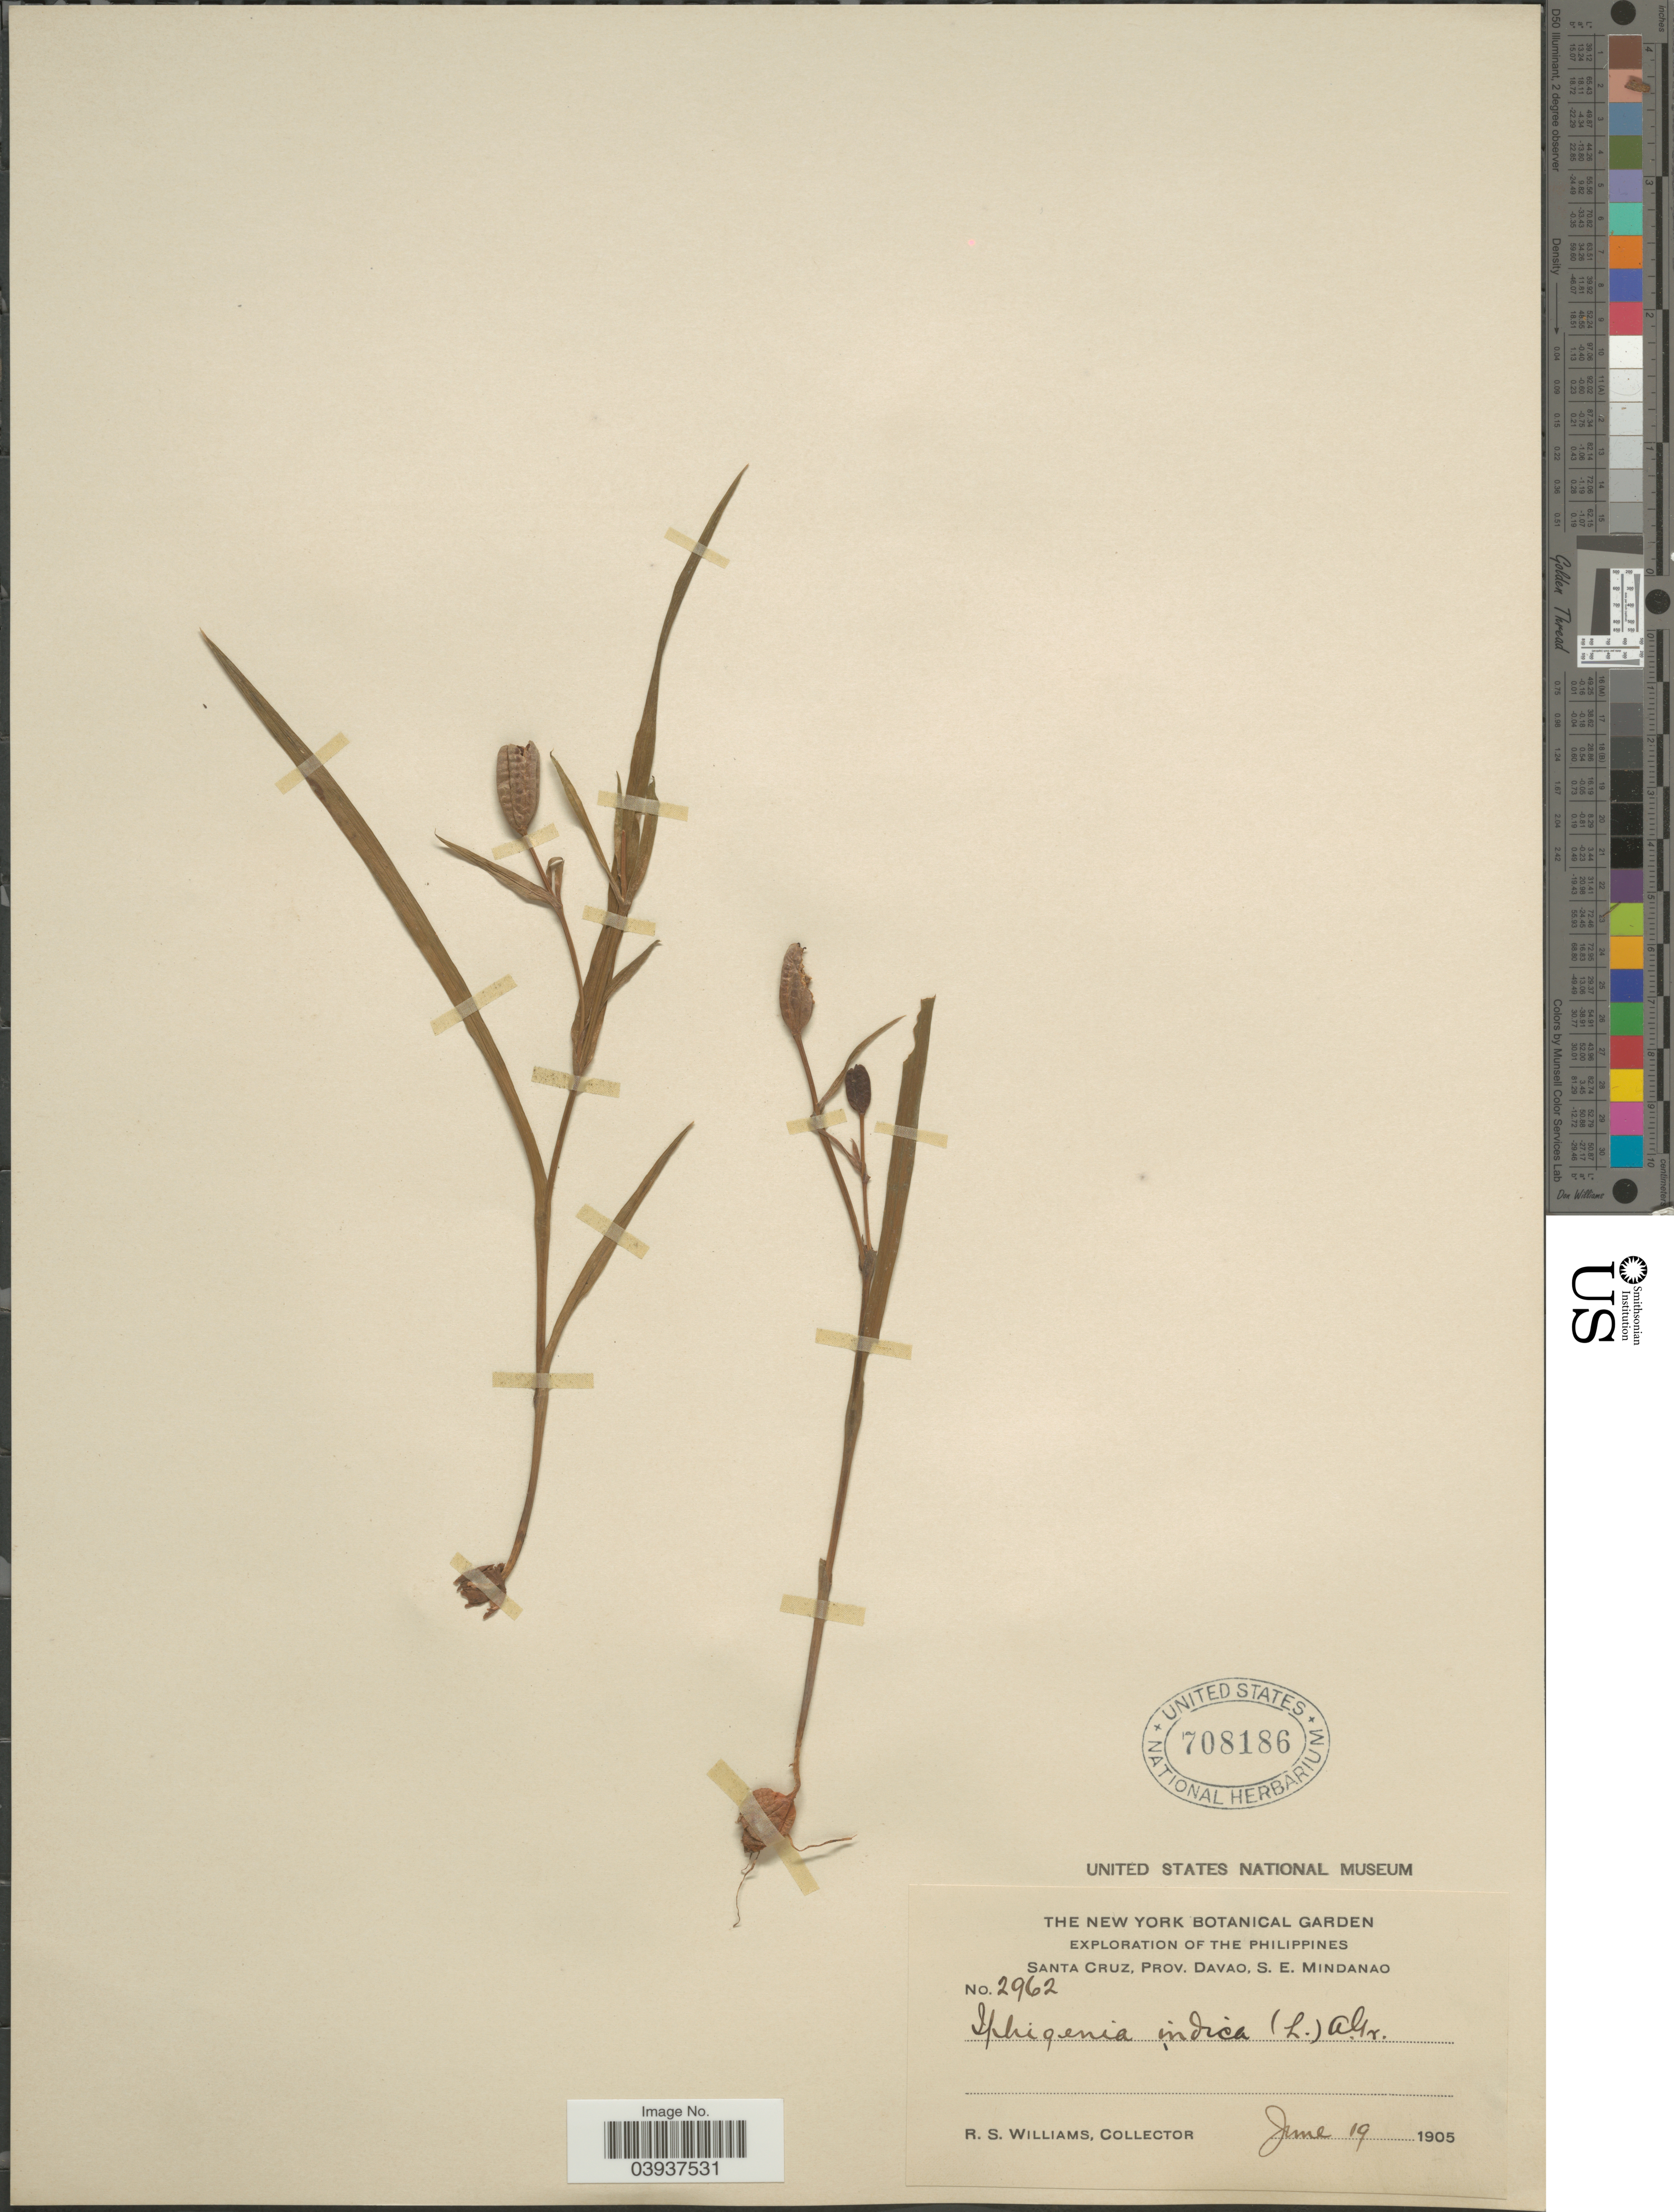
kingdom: Plantae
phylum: Tracheophyta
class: Liliopsida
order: Liliales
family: Colchicaceae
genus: Iphigenia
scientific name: Iphigenia indica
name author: (L.) A. Gray ex Kunth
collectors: R. S. Williams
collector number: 2962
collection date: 1905-06-19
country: Philippines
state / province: Davao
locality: Santa Cruz, S. E. Mindanao.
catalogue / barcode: US 708186